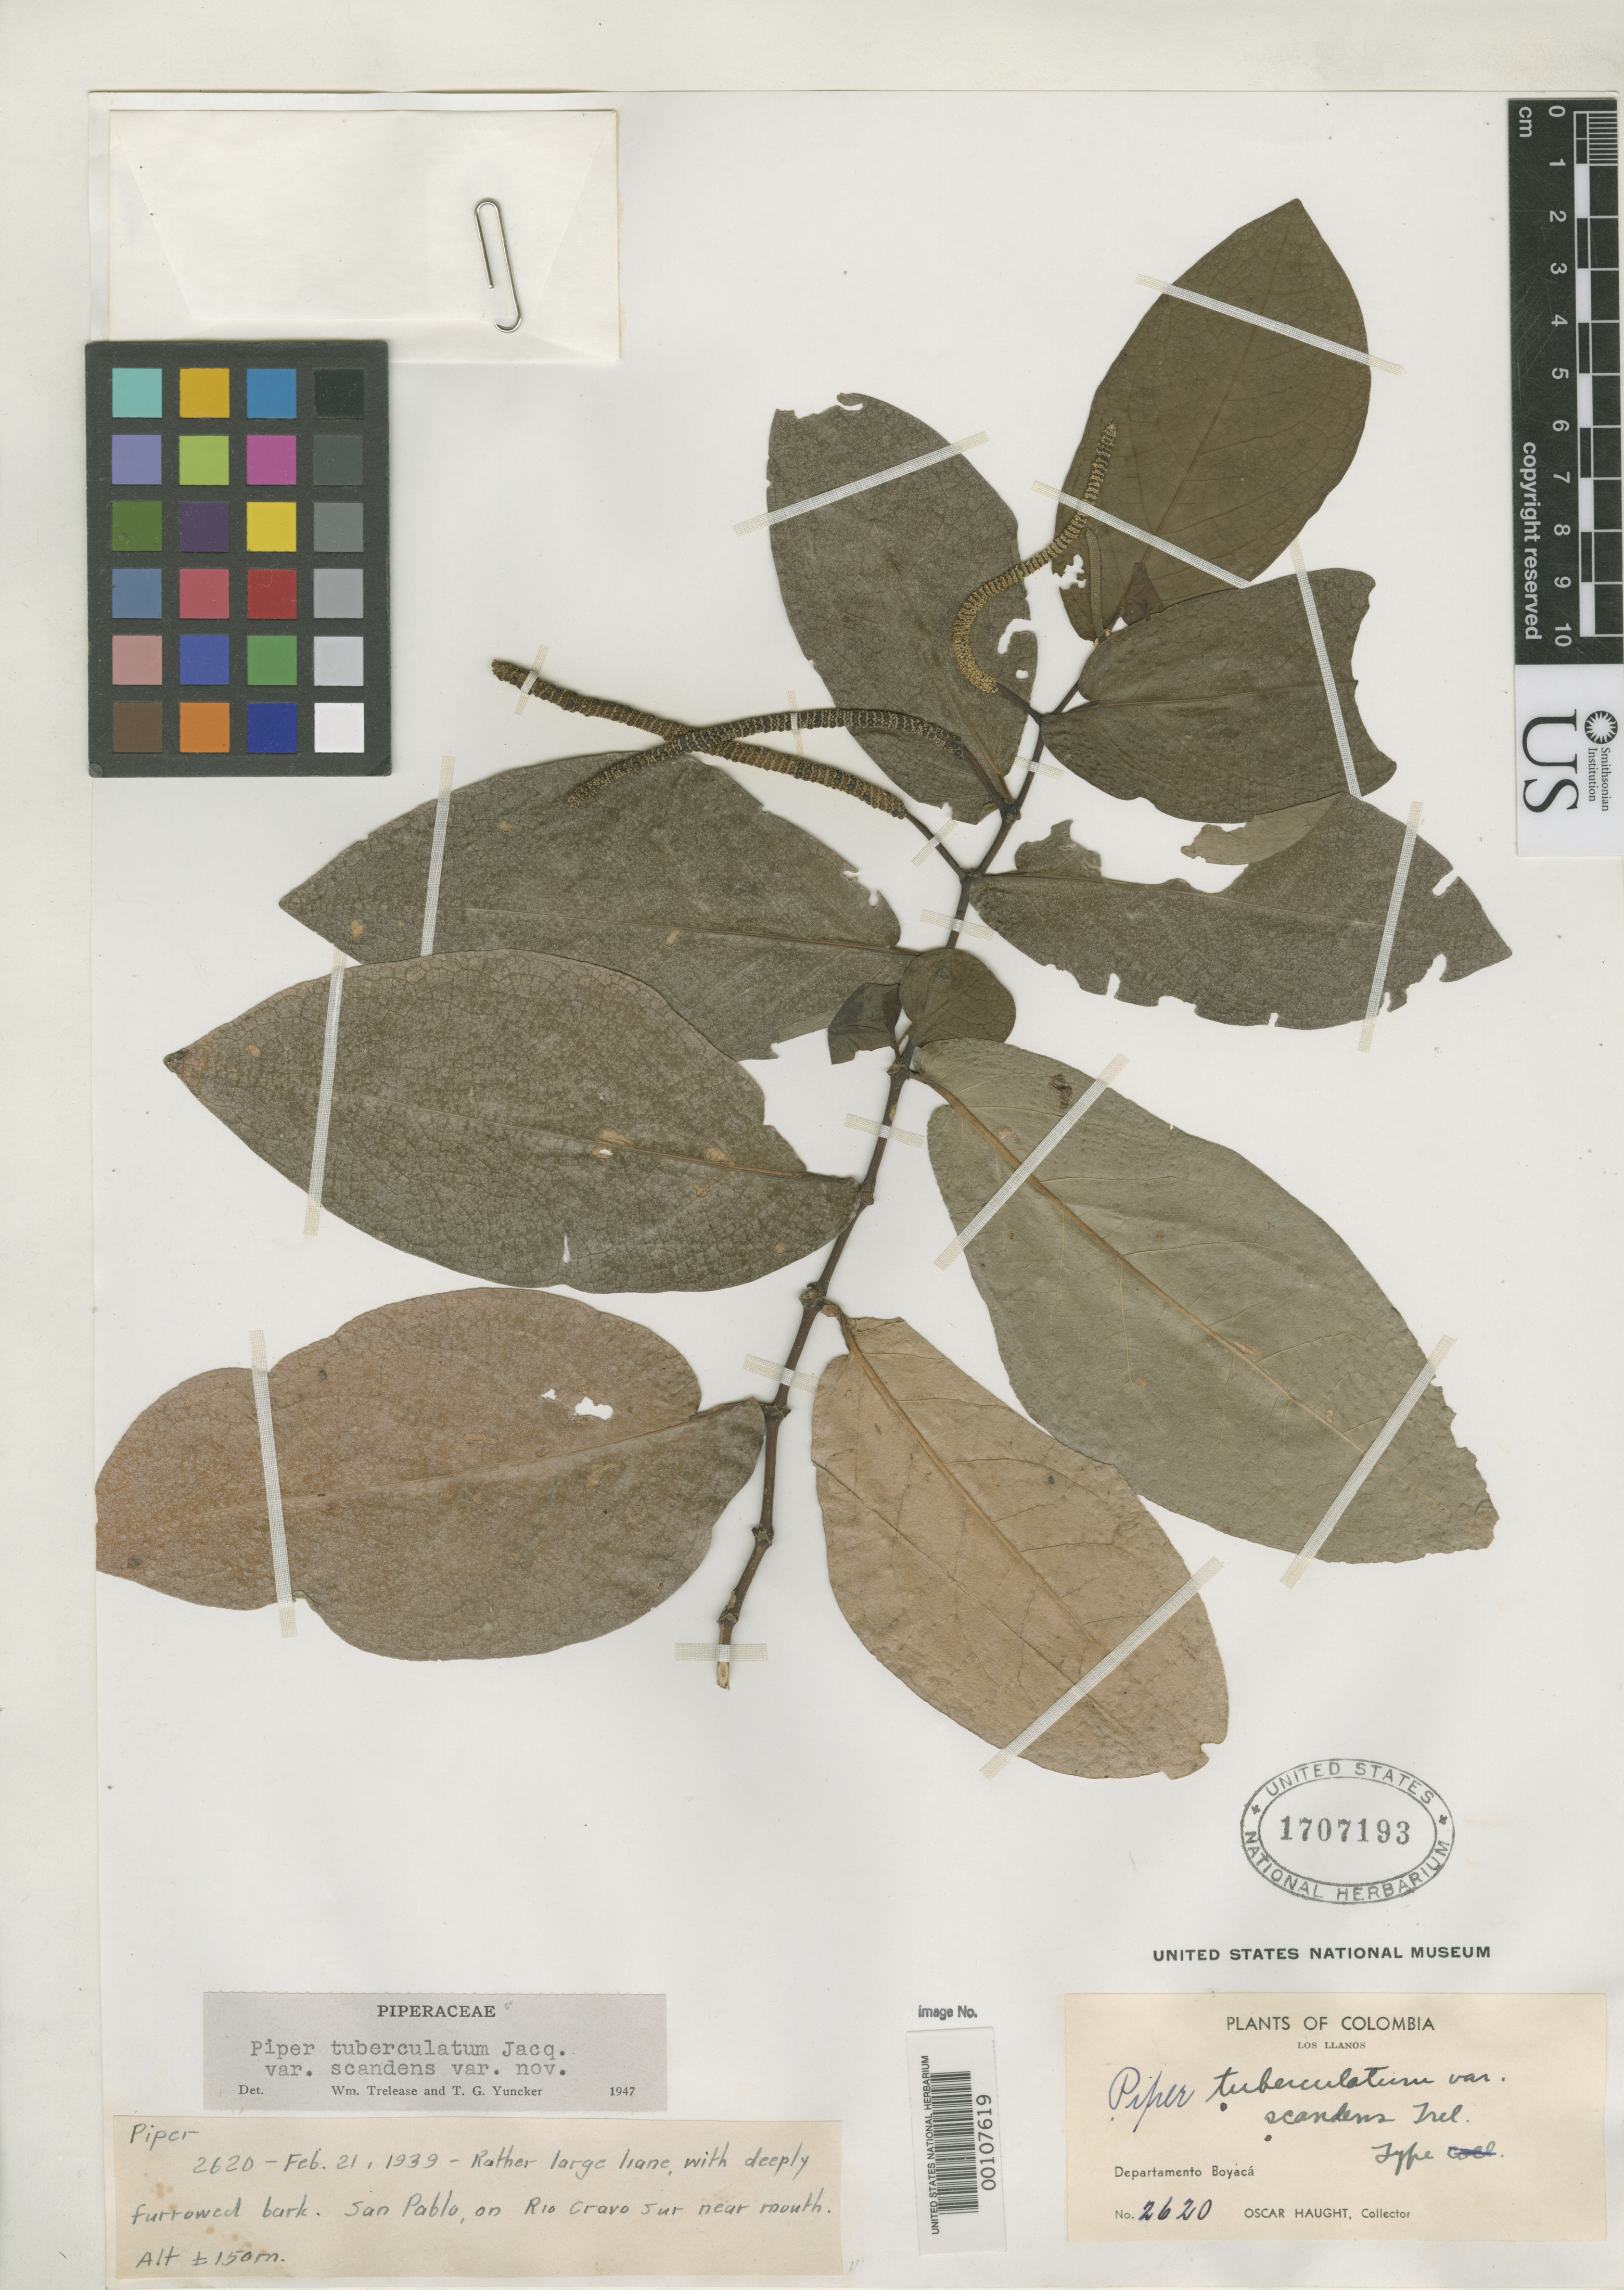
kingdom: Plantae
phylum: Tracheophyta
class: Magnoliopsida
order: Piperales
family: Piperaceae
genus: Piper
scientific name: Piper tuberculatum var. scandens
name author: Trel. & Yunck.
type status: Holotype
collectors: O. L. Haught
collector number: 2620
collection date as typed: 21 Feb 1939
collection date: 1939-02-21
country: Colombia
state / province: Boyacá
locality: San Pablo, Rio Cravo Sur.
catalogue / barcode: US 1707193